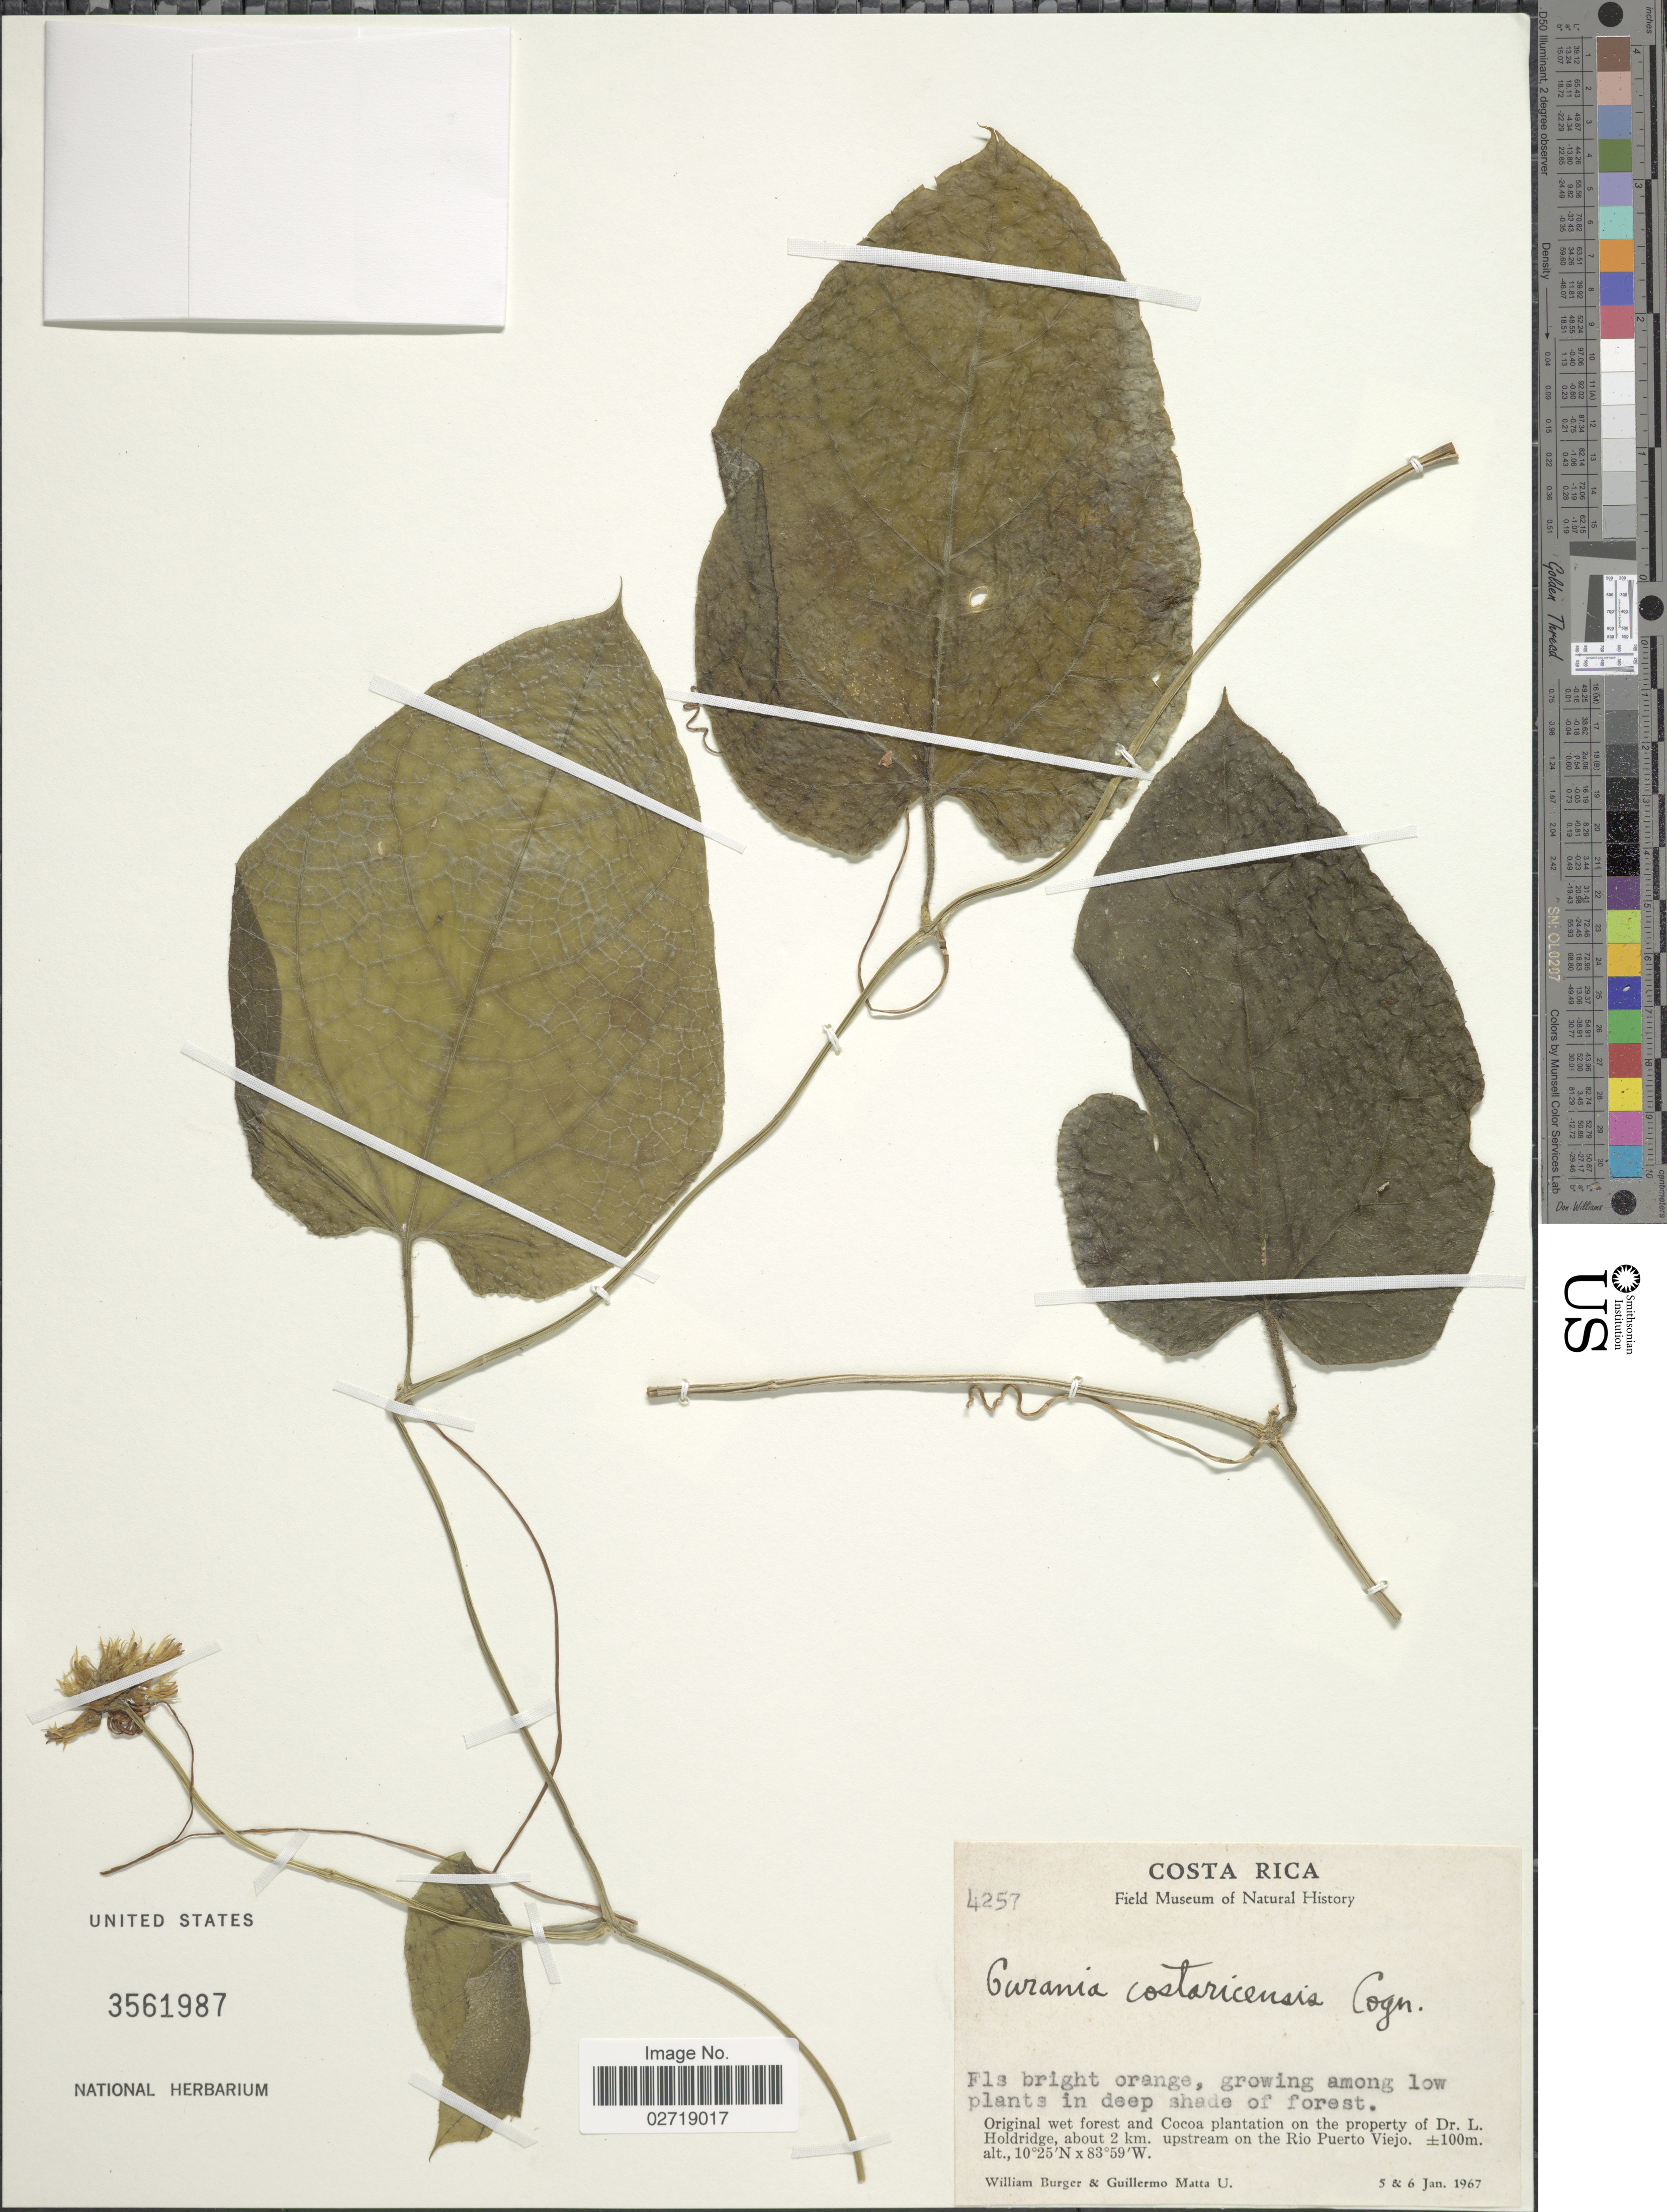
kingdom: Plantae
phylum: Tracheophyta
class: Magnoliopsida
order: Cucurbitales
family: Cucurbitaceae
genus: Gurania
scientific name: Gurania coccinea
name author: Cogn.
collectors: W. Burger & G. Matta U.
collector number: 4257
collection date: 1967-01-05/1967-01-06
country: Costa Rica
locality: Cocoa plantation on the property of Dr. L. Holdridge, about 2 km. upstream on the Rio Puerto Viejo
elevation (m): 100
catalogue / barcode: US 3561987